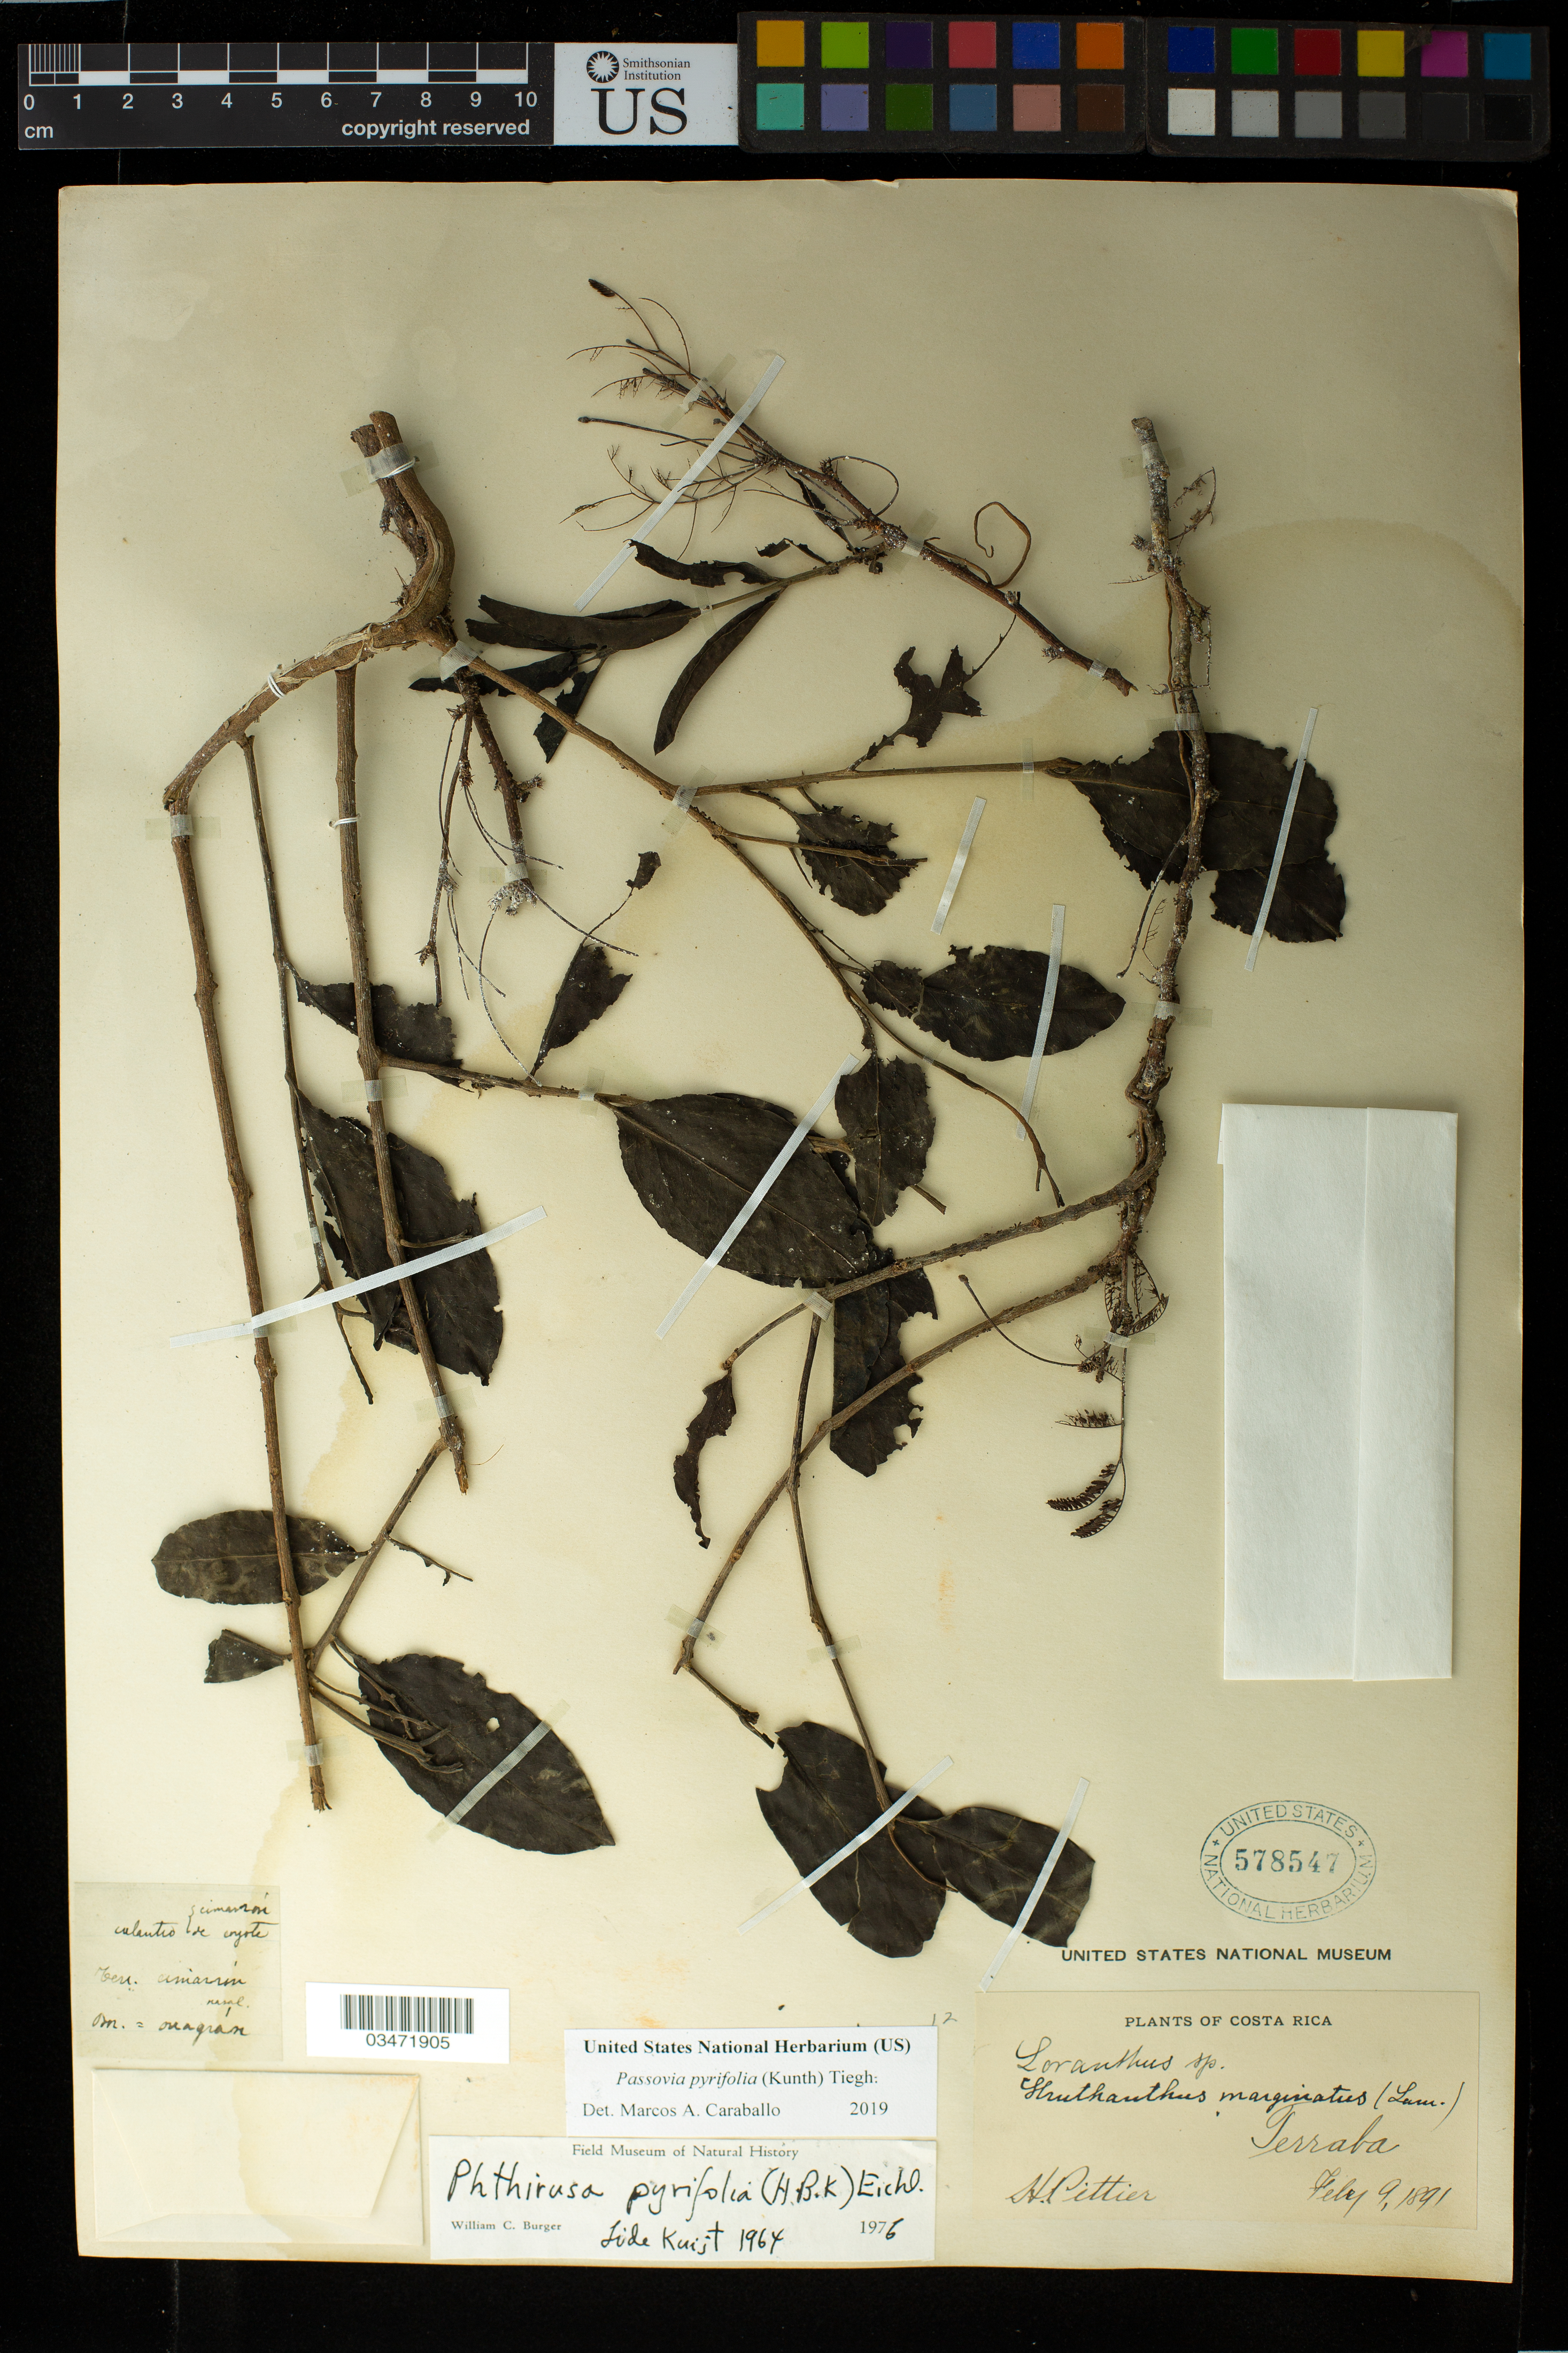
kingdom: Plantae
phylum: Tracheophyta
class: Magnoliopsida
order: Santalales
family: Loranthaceae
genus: Passovia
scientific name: Passovia pyrifolia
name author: (Kunth) Tiegh.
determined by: Caraballo-Ortiz, Marcos A., (MISS), University of Mississippi (UNITED STATES)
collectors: H. F. Pittier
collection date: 1891-02-09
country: Costa Rica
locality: Terraba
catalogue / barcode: US 578547